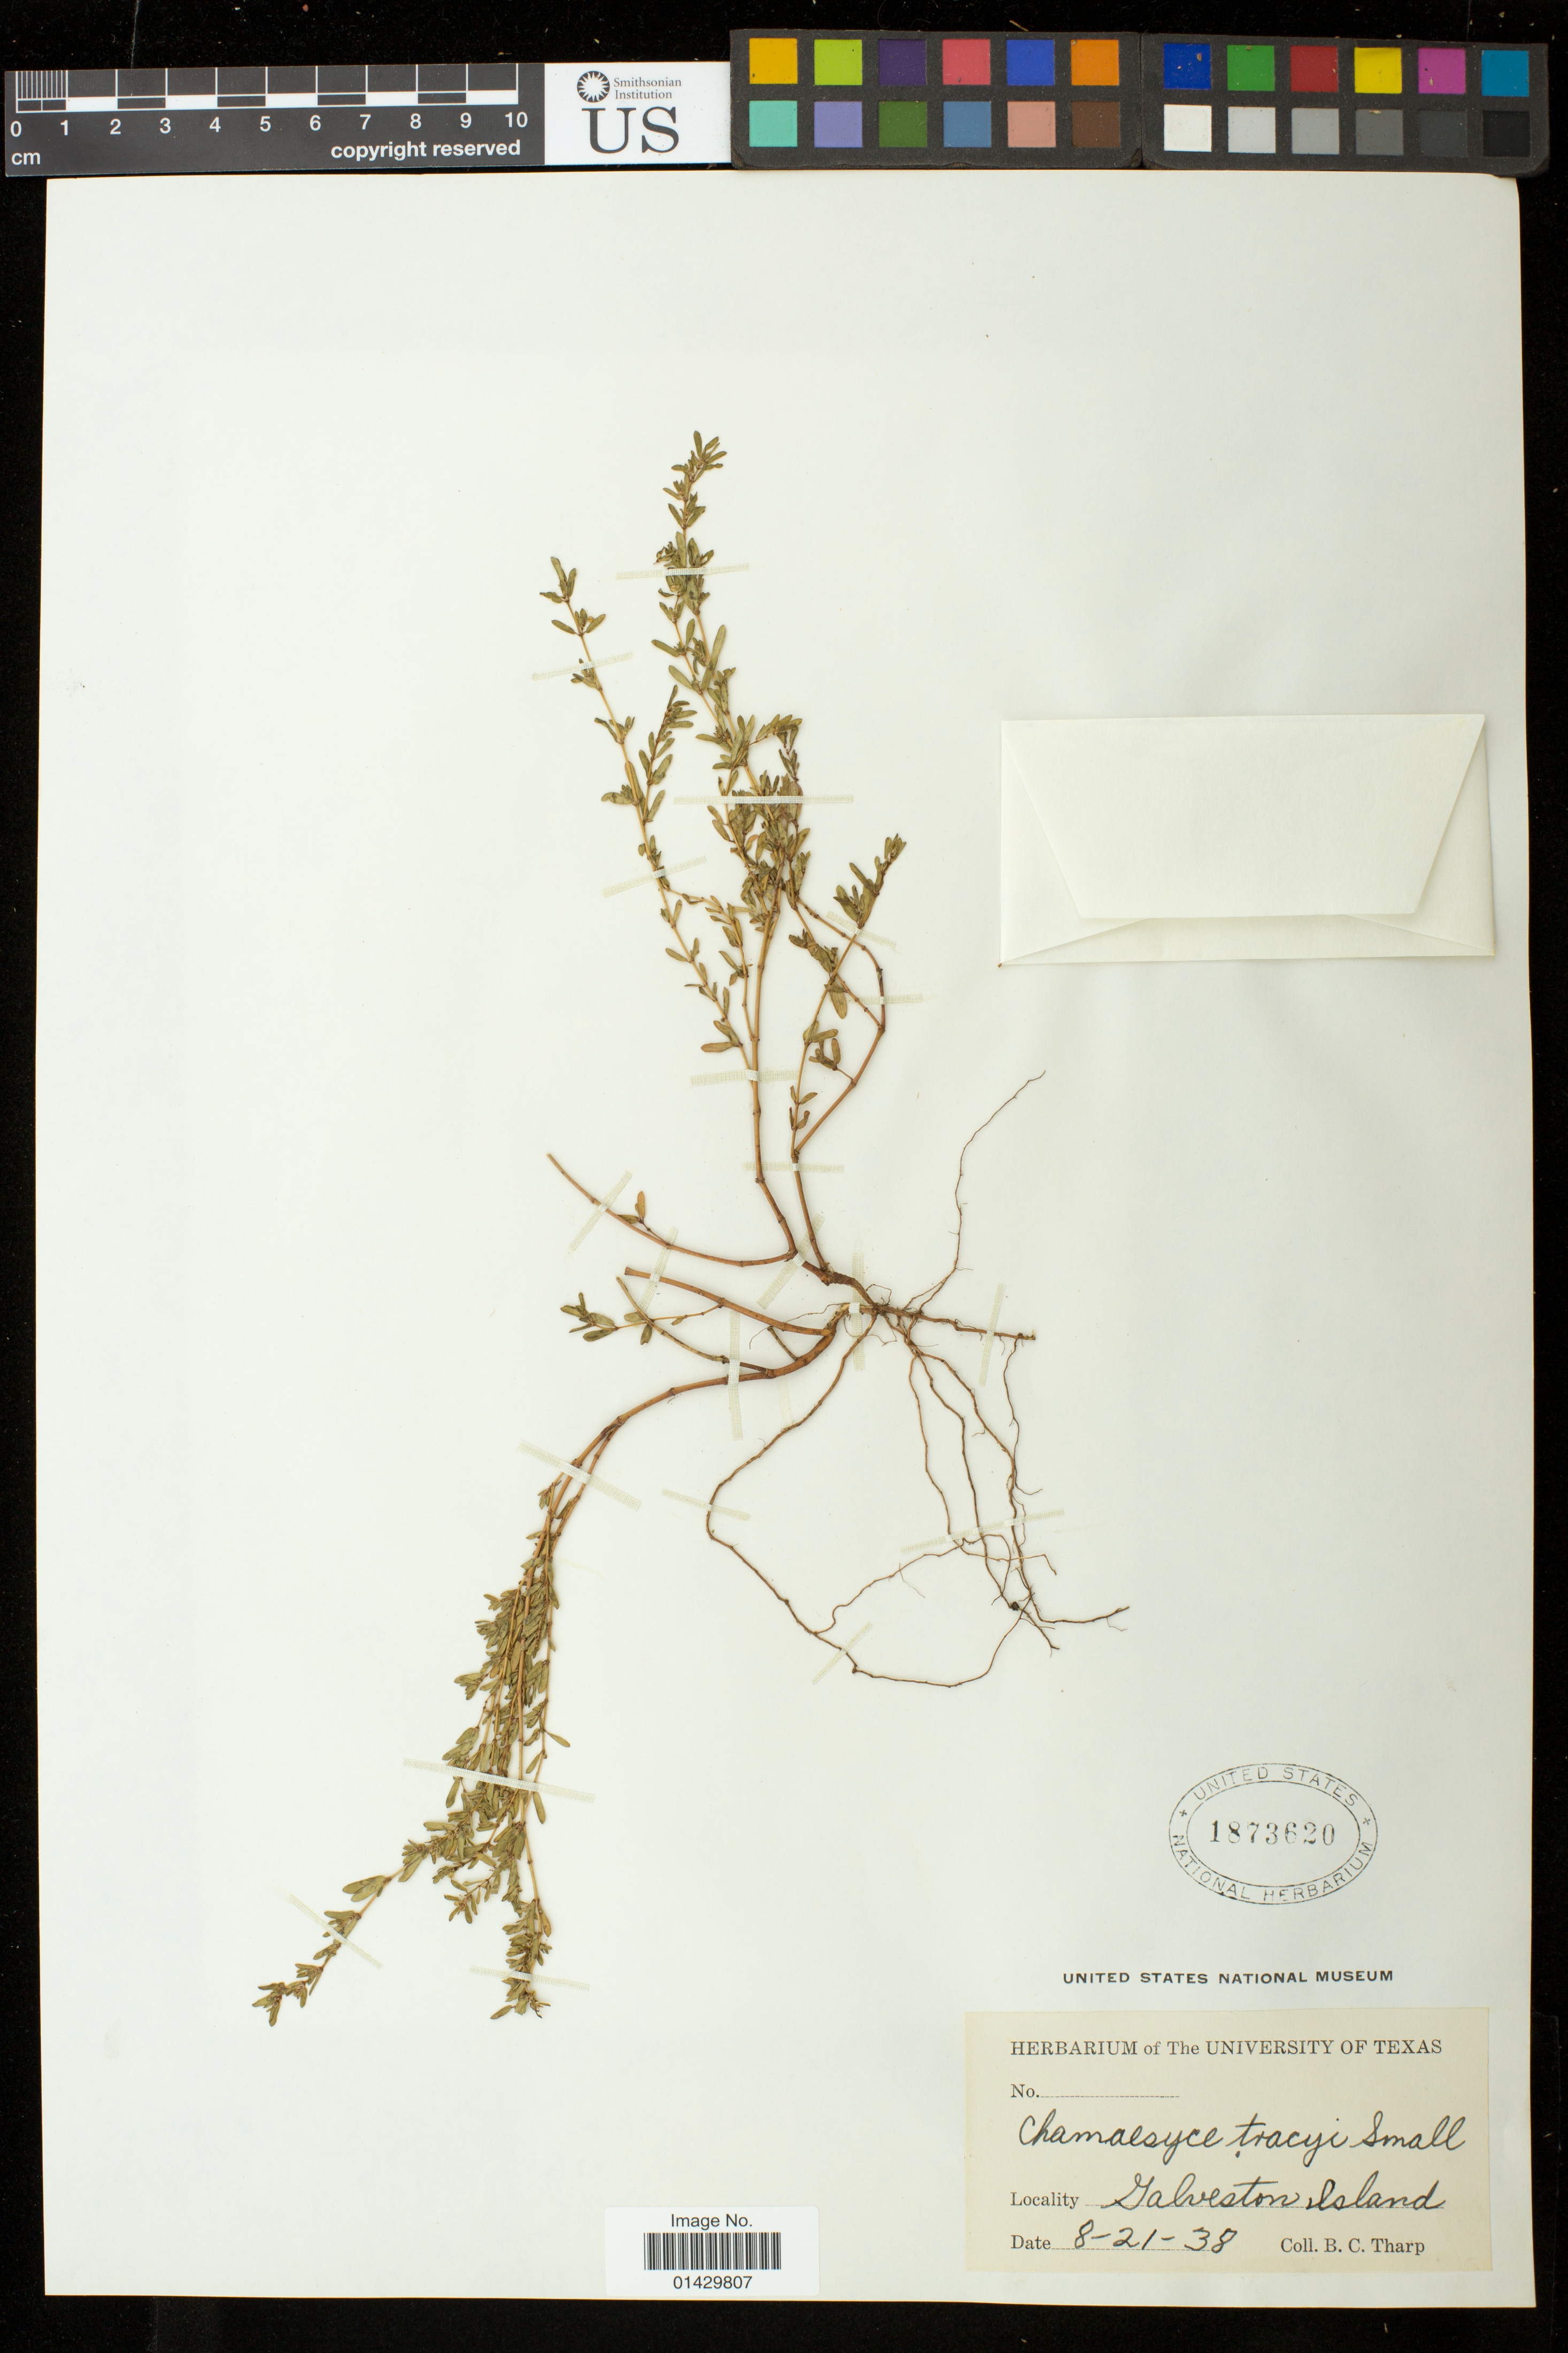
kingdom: Plantae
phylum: Tracheophyta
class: Magnoliopsida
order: Malpighiales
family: Euphorbiaceae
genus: Euphorbia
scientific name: Euphorbia maculata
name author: L.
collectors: B. C. Tharp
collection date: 1938-08-21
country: United States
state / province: Texas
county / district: Galveston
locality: Galveston Island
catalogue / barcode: US 1873620